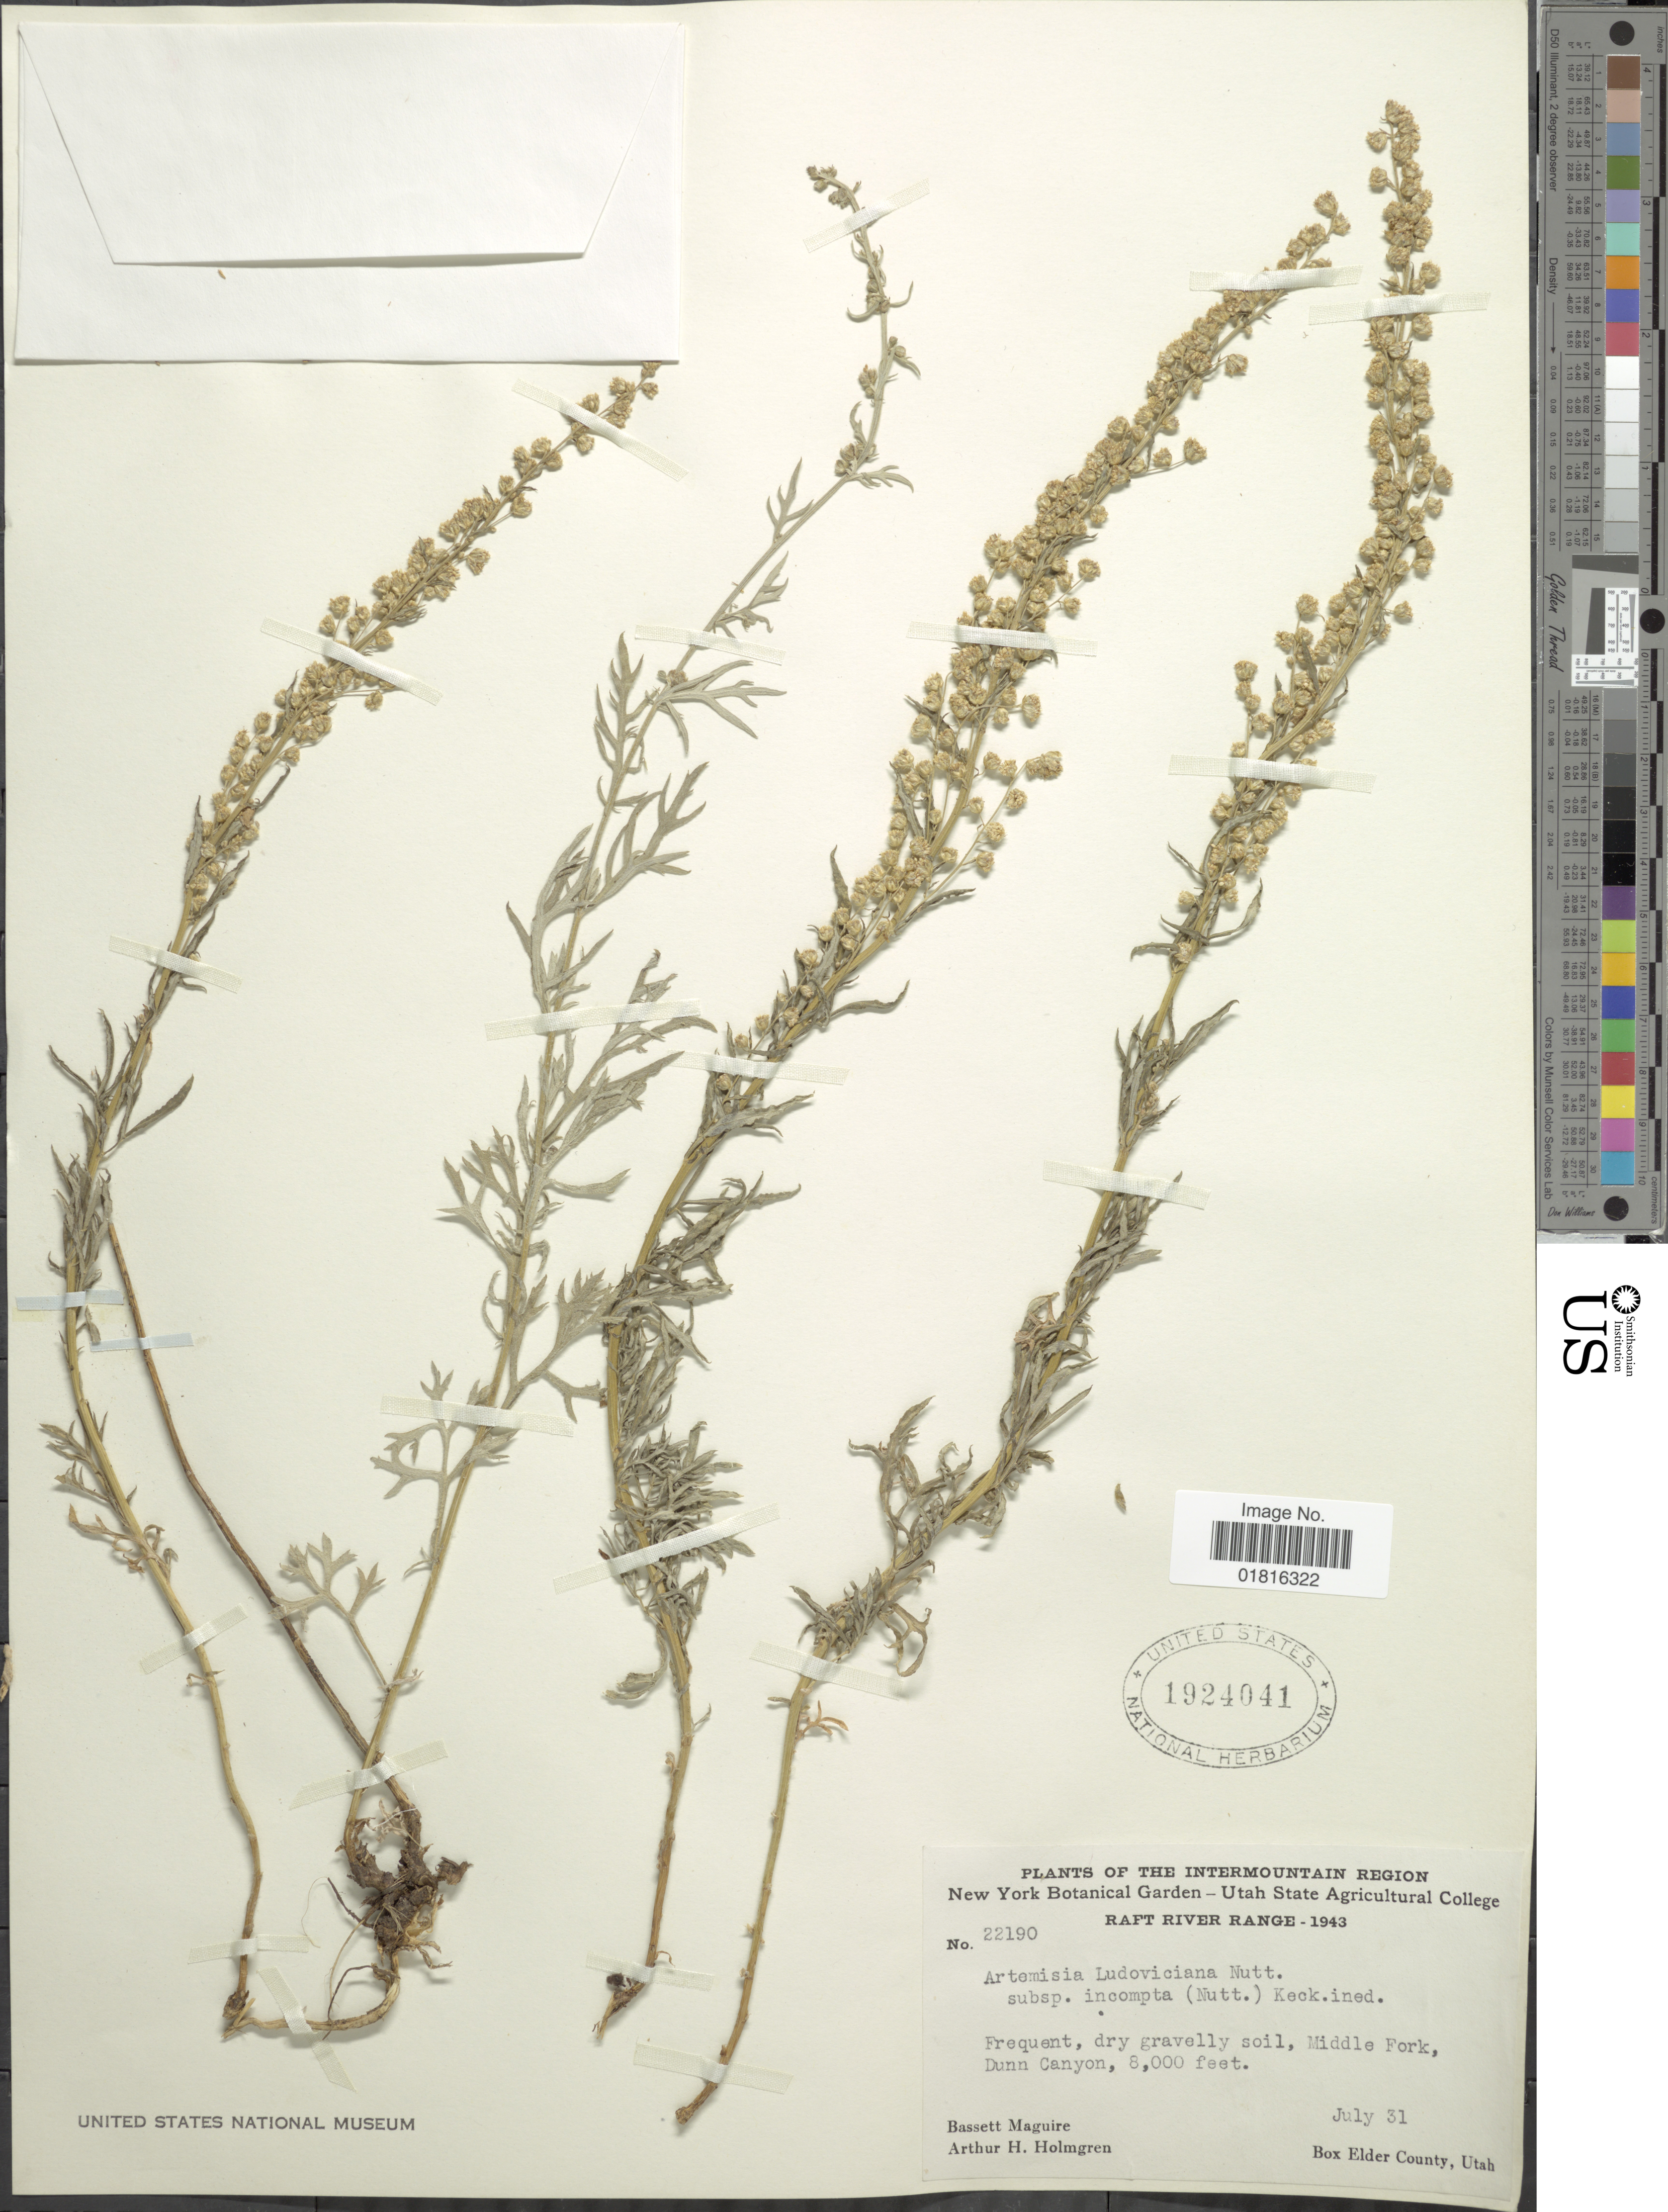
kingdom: Plantae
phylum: Tracheophyta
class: Magnoliopsida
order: Asterales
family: Asteraceae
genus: Artemisia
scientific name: Artemisia ludoviciana subsp. incompta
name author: (Nutt.) D.D. Keck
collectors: B. Maguire & A. H. Holmgren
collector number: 22190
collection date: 1943-07-31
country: United States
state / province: Utah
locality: The Intermountain Region, Frequent, dry gravelly soil, Middle Fork, Dunn Canyon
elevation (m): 2438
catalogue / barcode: US 1924041